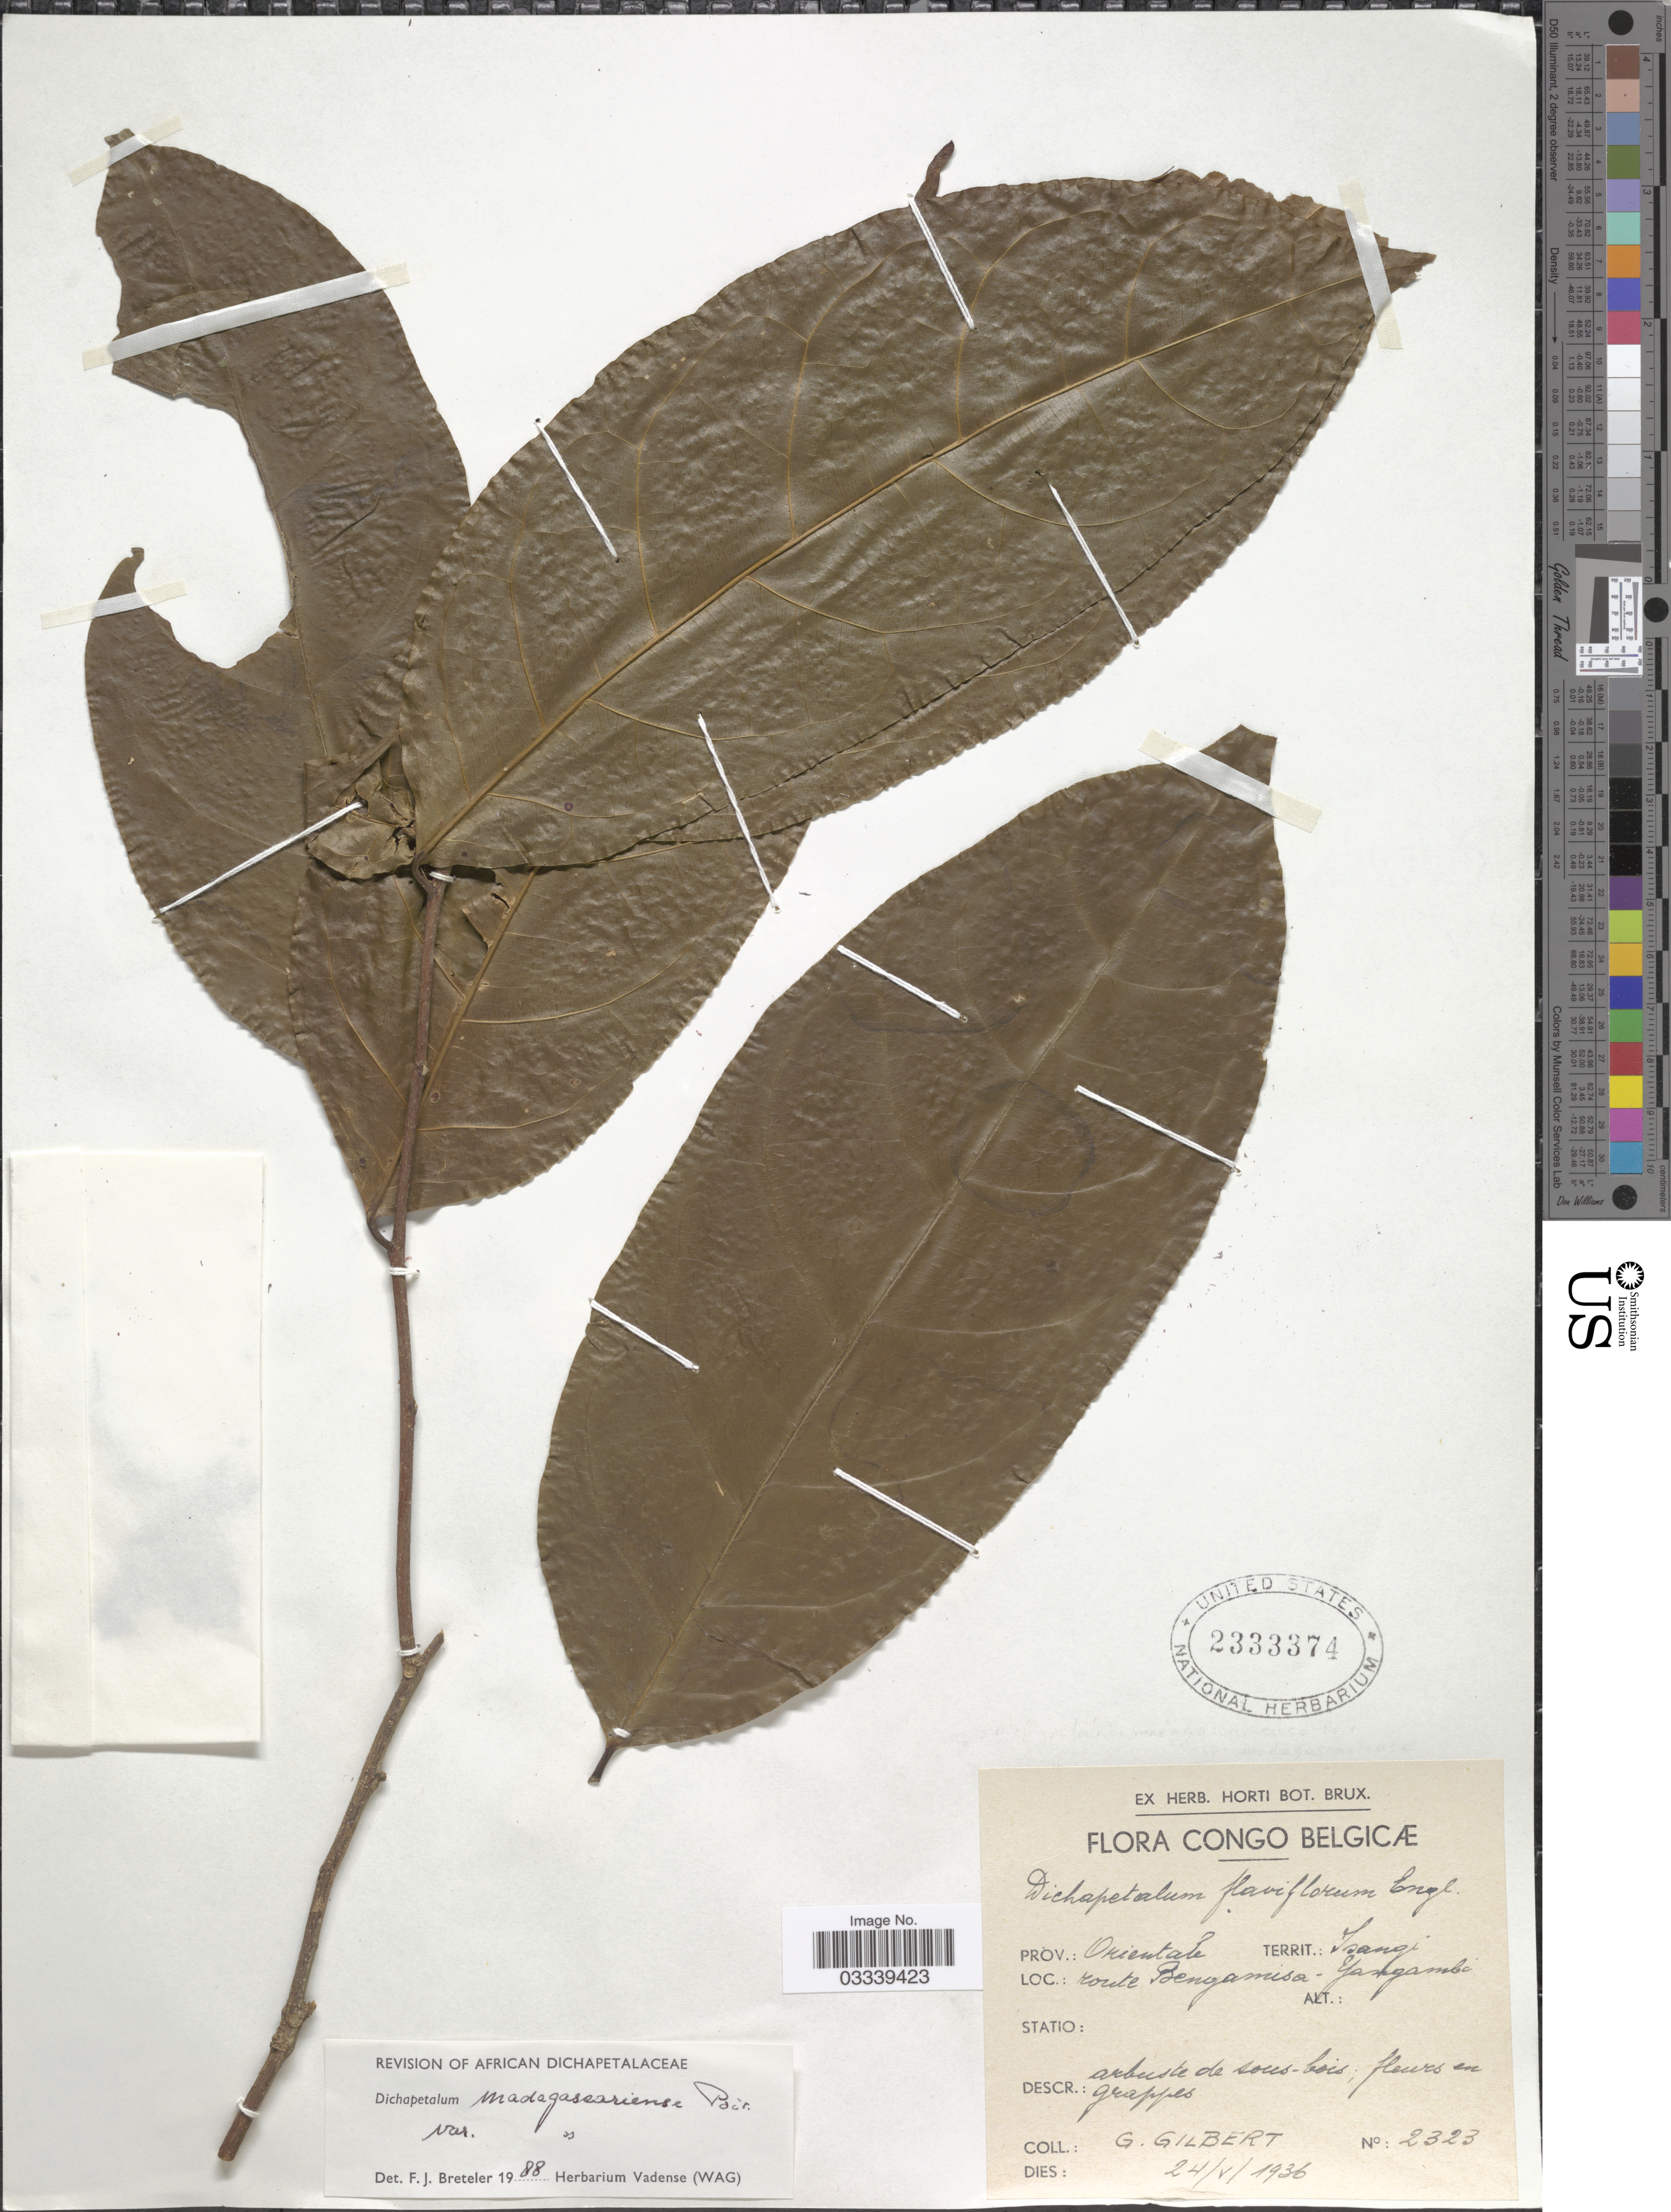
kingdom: Plantae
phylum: Tracheophyta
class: Magnoliopsida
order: Malpighiales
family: Dichapetalaceae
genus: Dichapetalum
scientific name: Dichapetalum madagascariense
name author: Poir.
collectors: G. Gilbert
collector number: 2323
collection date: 1936-05-24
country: Congo, Democratic Republic of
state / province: Tshopo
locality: Congo Belgicæ, Prov.: Orientale, Territ.: Isangi, route Bengamisa-Yangambi.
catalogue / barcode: US 2333374